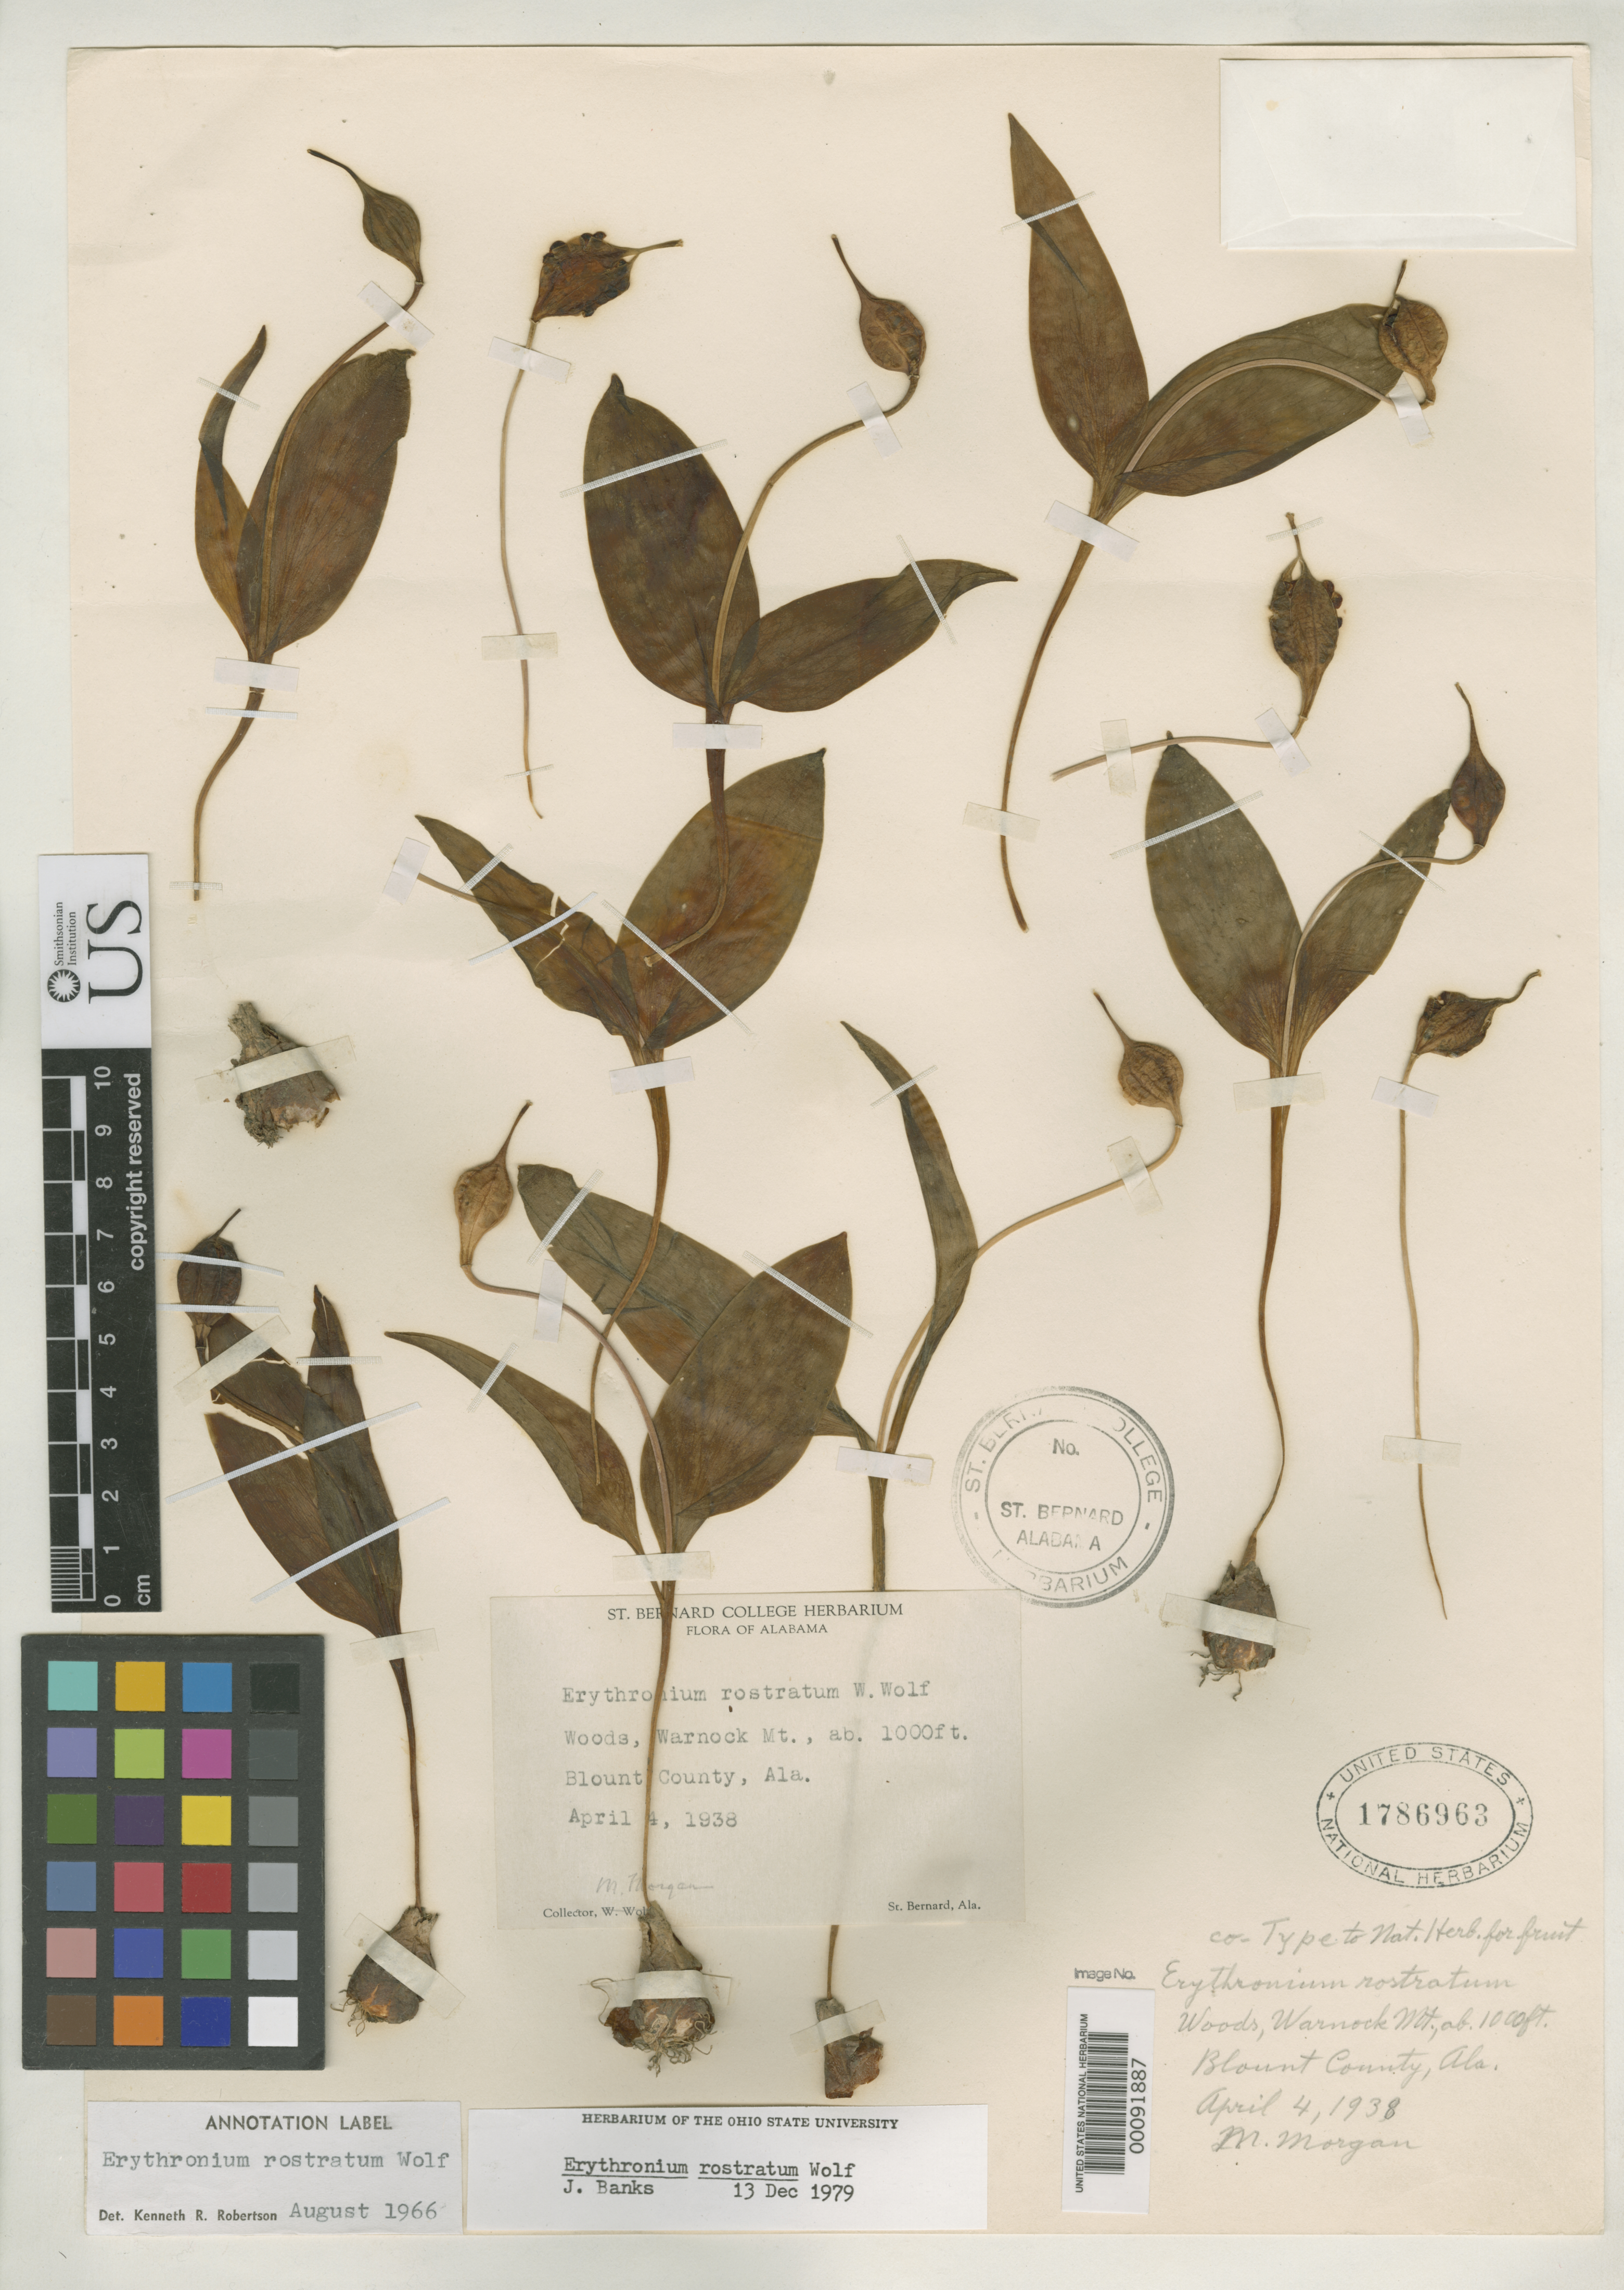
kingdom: Plantae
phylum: Tracheophyta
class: Liliopsida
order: Liliales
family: Liliaceae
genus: Erythronium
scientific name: Erythronium rostratum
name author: W. Wolf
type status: Syntype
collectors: M. Morgan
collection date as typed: Apr 1938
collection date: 1938-04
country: United States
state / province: Alabama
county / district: Blount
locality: Warwock Mountain.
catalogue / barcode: US 1786963